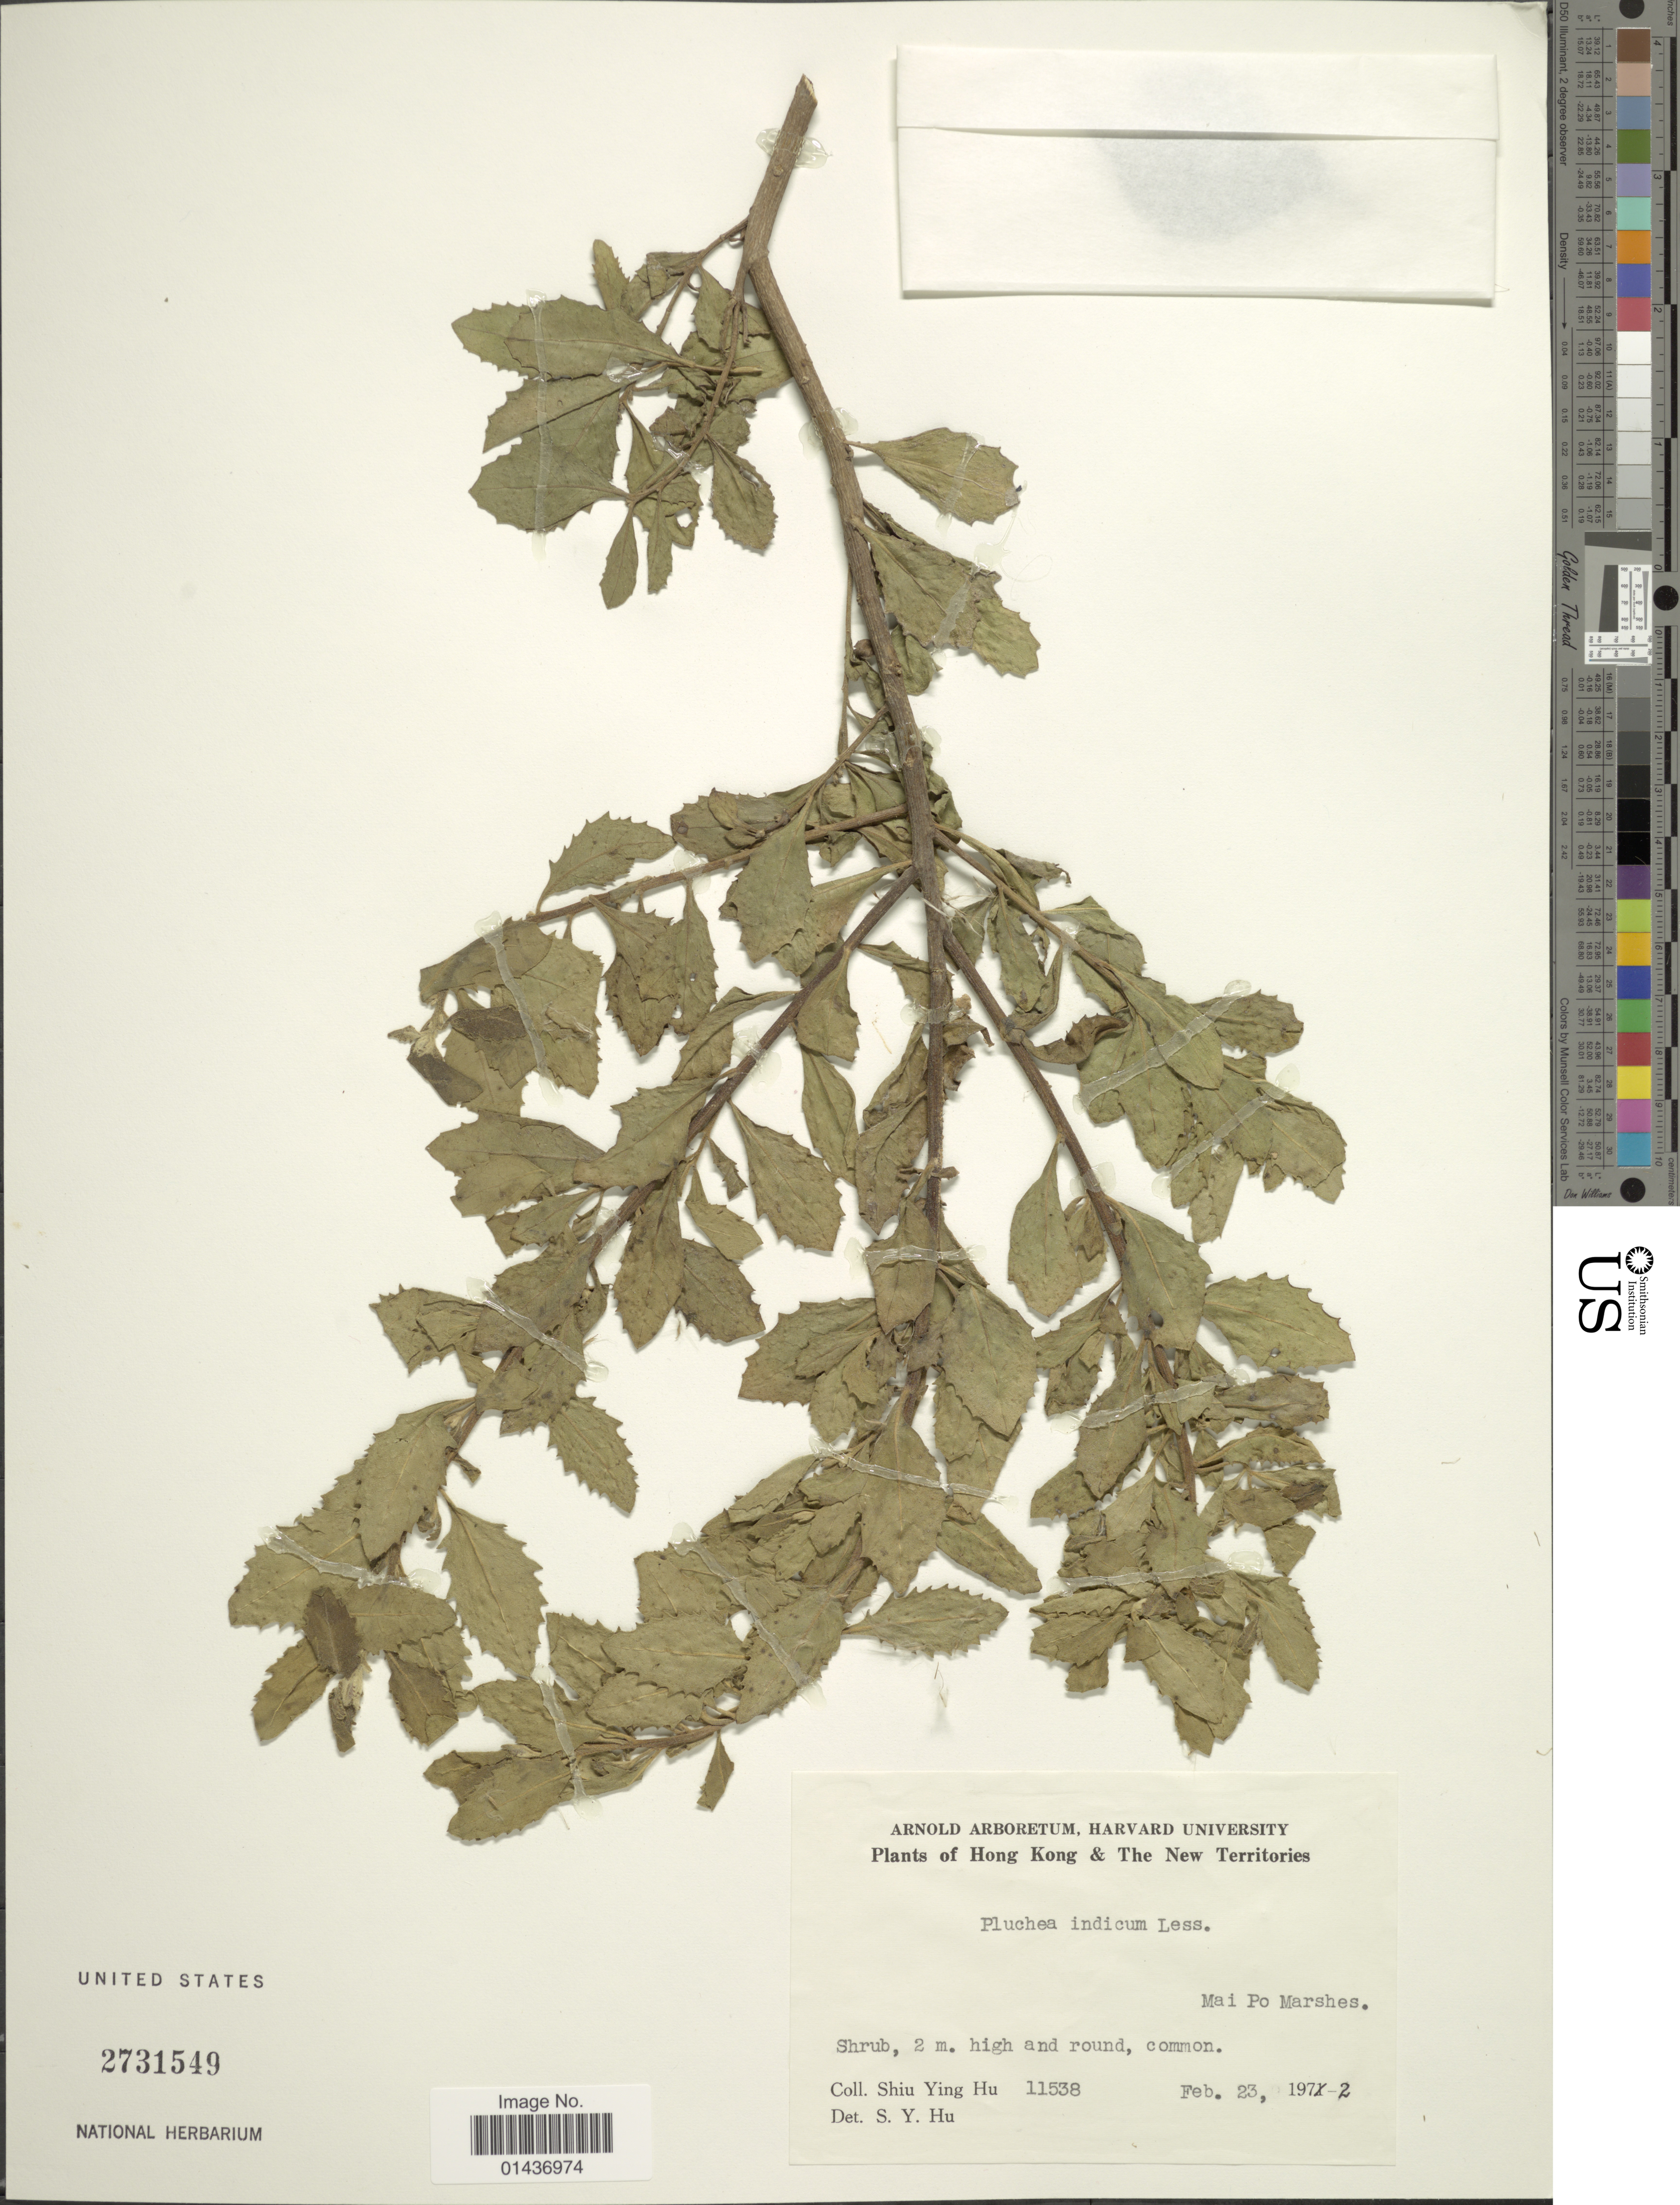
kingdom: Plantae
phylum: Tracheophyta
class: Magnoliopsida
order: Asterales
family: Asteraceae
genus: Pluchea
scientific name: Pluchea indica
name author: (L.) Less.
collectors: S. Y. Hu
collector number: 11538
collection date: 1971-02-23/1972-02-23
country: China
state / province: Hong Kong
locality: Hong Kong, The New Territories, Mai Po Marshes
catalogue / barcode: US 2731549